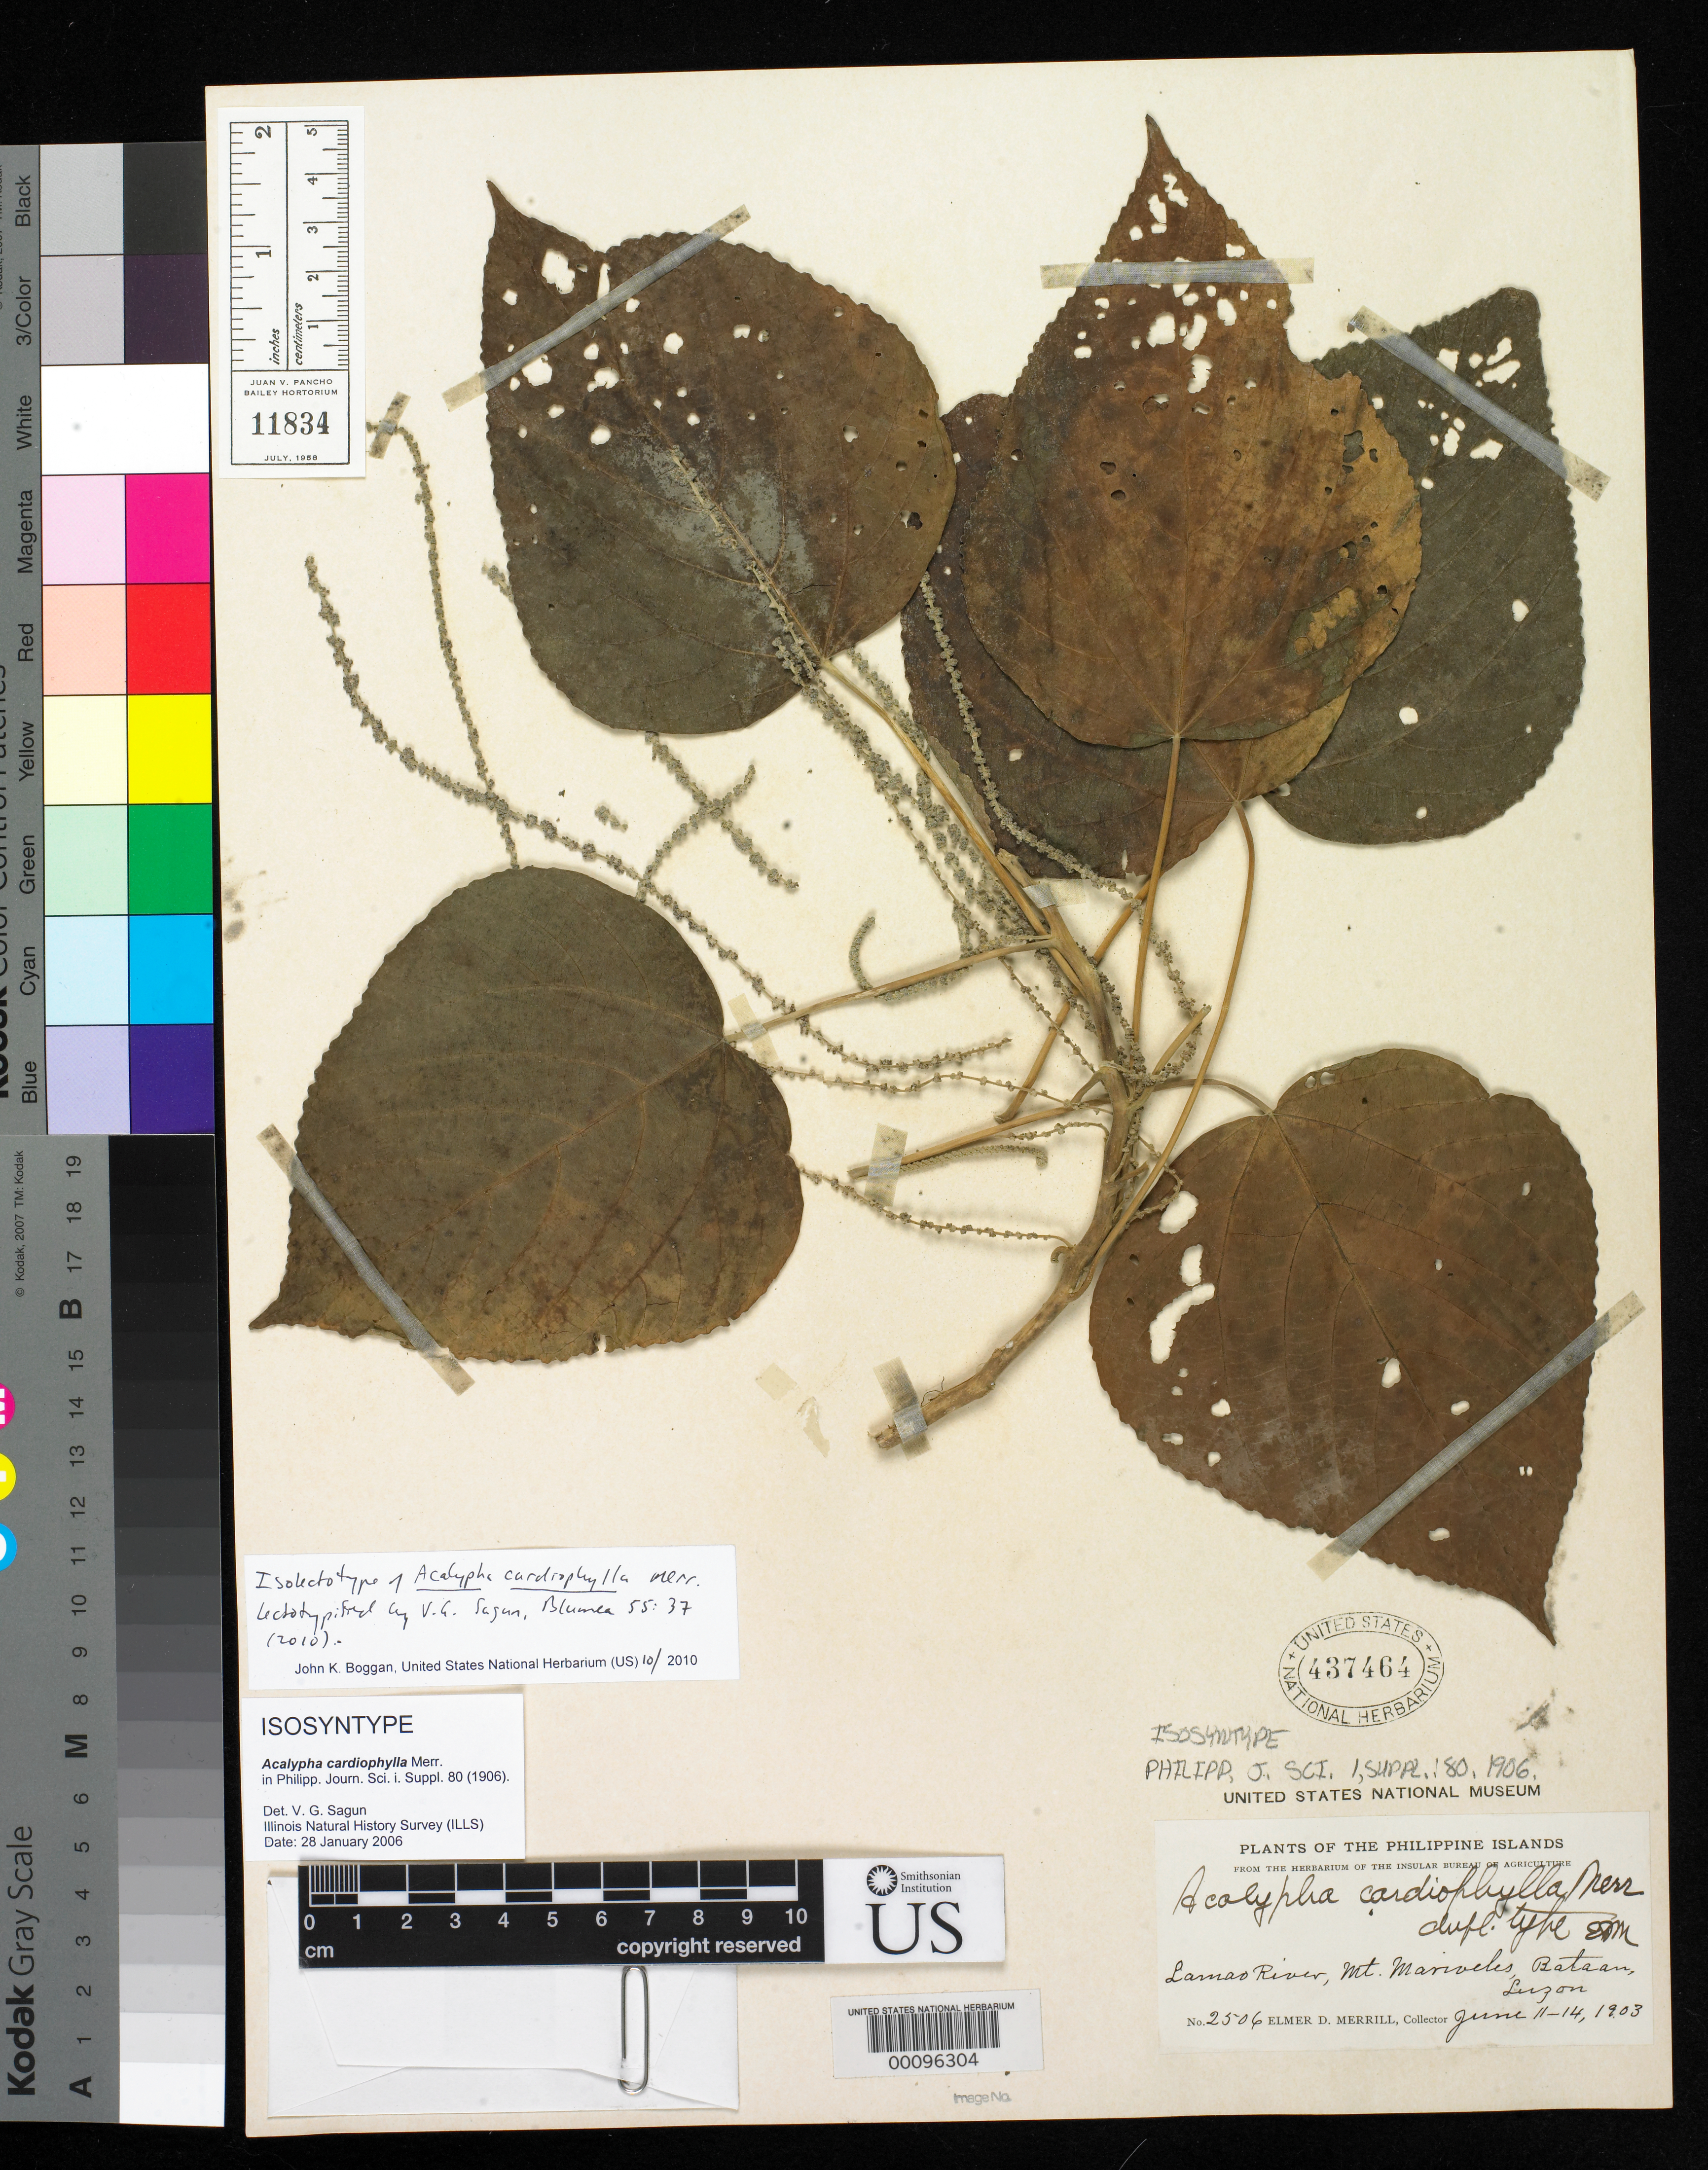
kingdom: Plantae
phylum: Tracheophyta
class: Magnoliopsida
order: Malpighiales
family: Euphorbiaceae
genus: Acalypha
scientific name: Acalypha cardiophylla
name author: Merr.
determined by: Sagun, V. G., (ILLS)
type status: Isolectotype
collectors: E. D. Merrill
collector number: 2506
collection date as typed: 11 Jun 1903 to 14 Jun 1903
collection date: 1903-06-11/1903-06-14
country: Philippines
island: Luzon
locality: Lamao River, Mt. Mariveles, Bataan, Luzon.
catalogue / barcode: US 437464